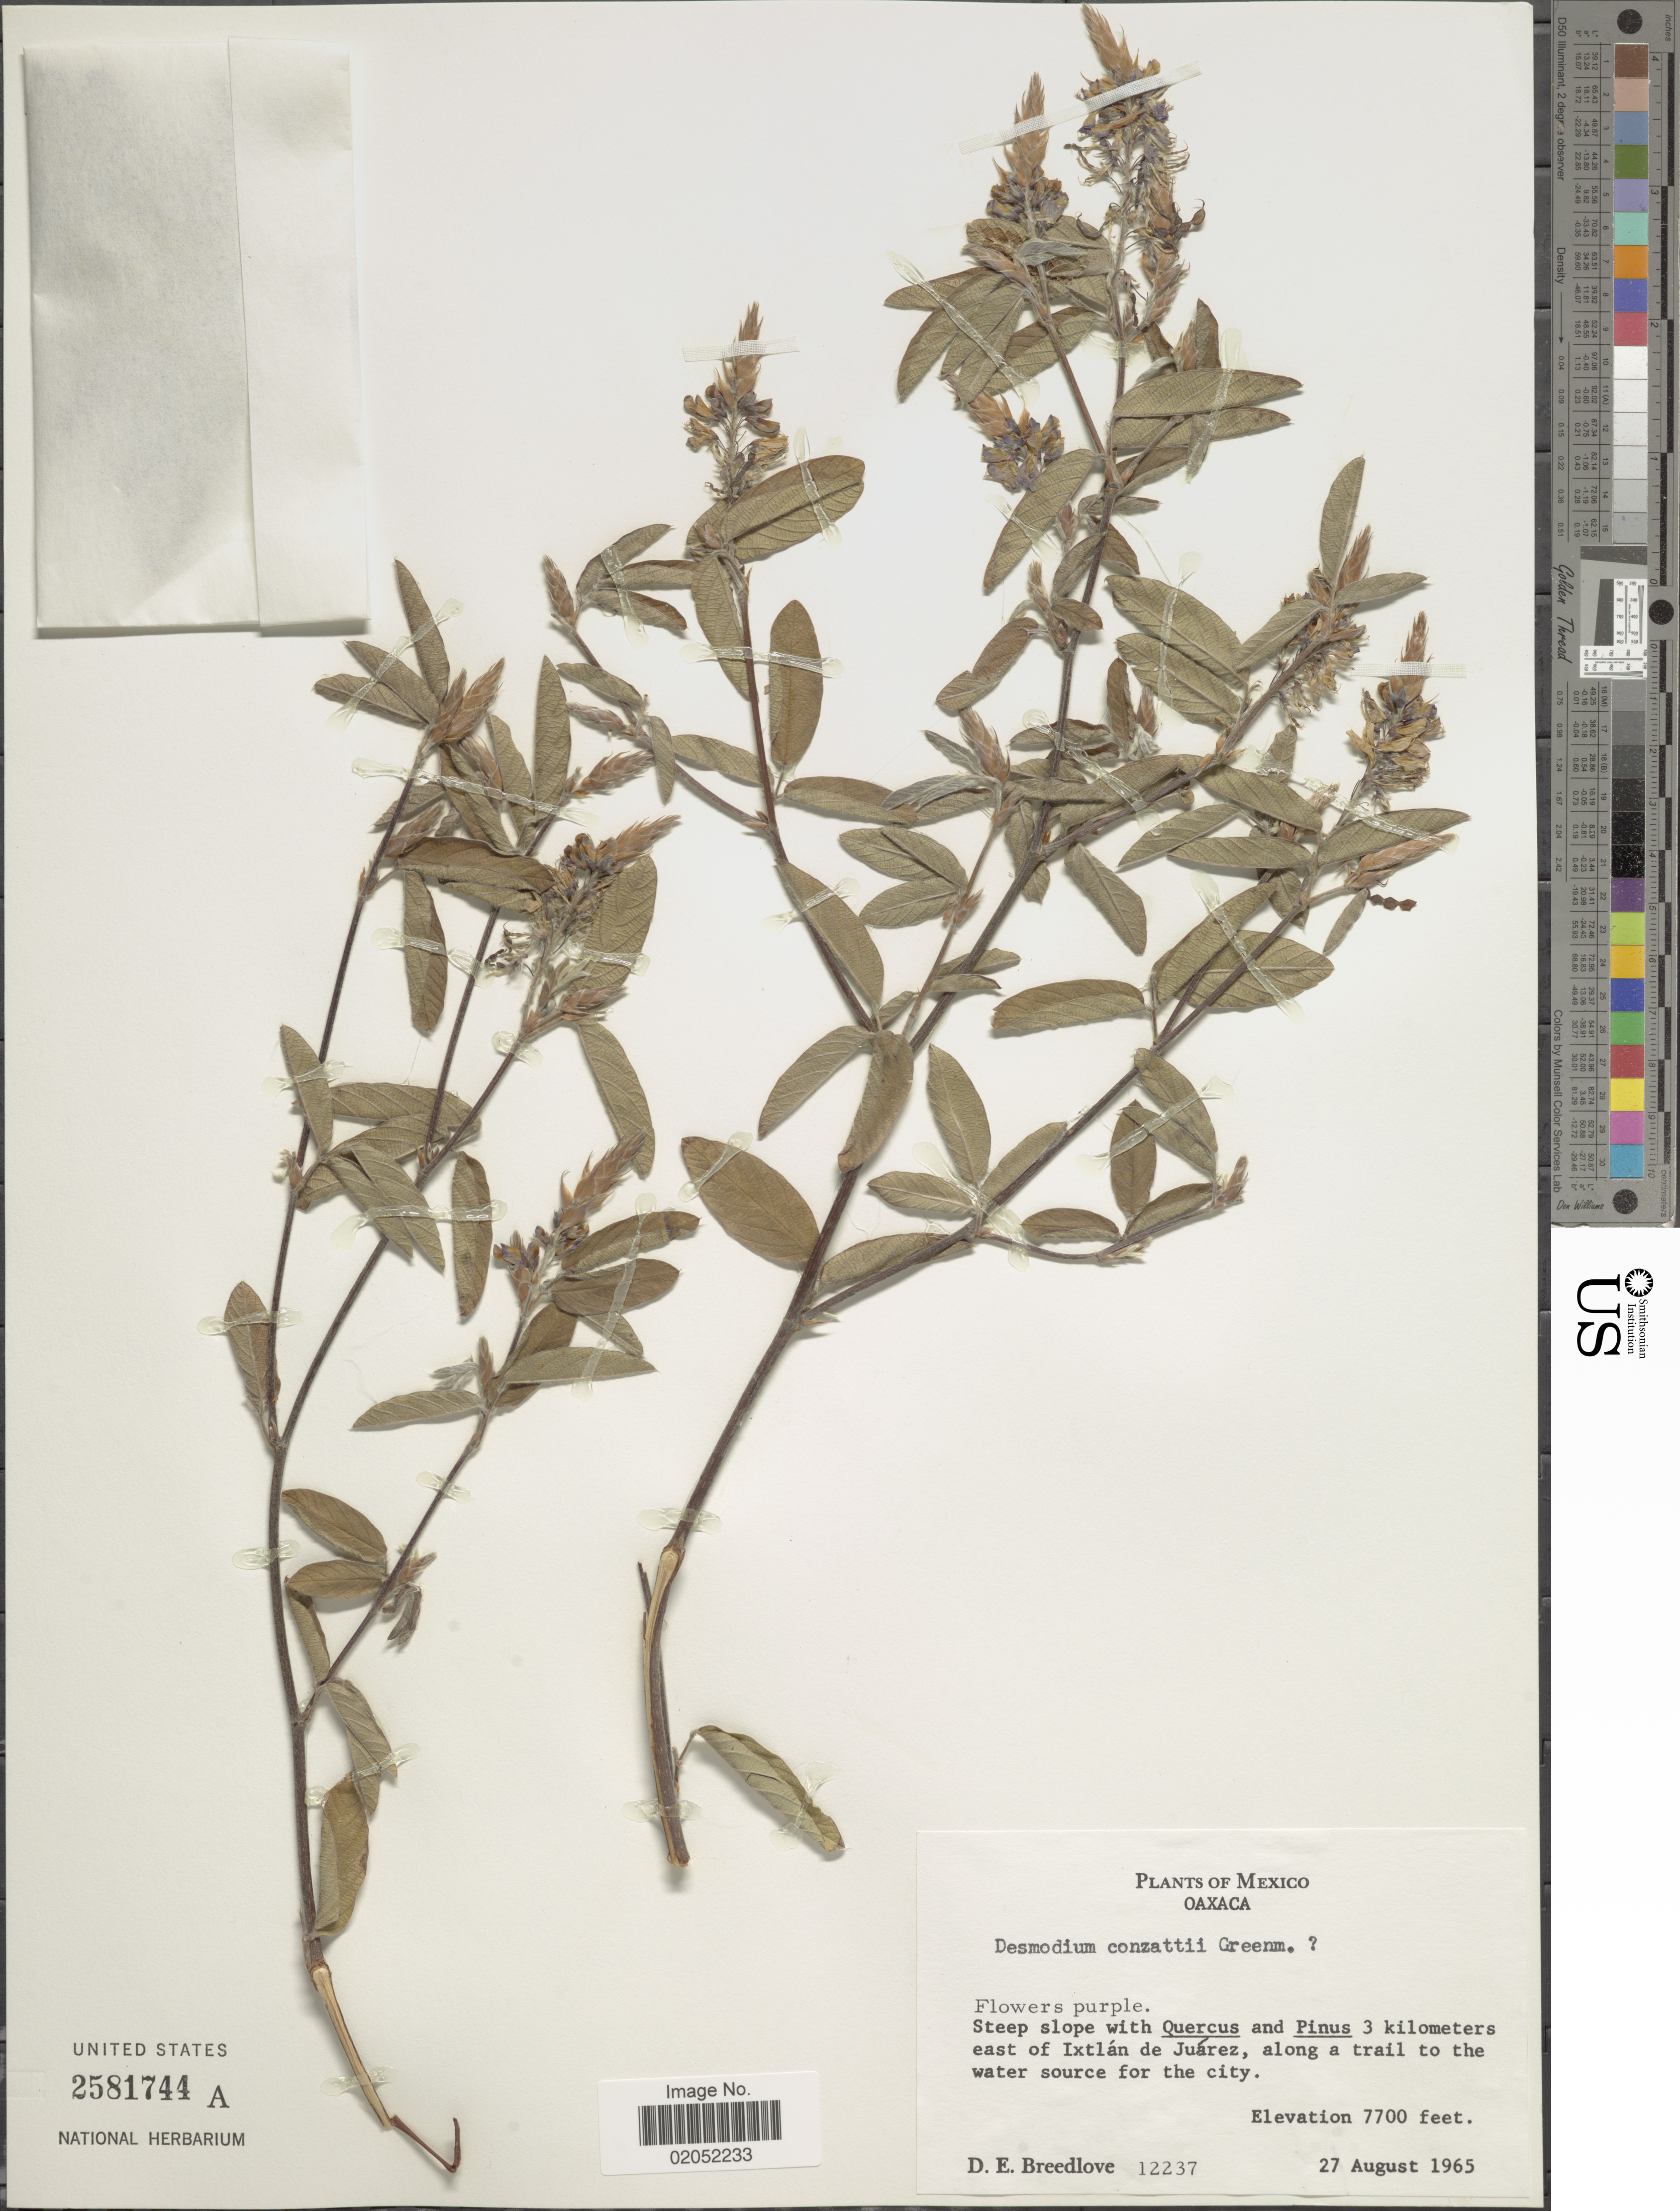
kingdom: Plantae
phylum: Tracheophyta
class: Magnoliopsida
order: Fabales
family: Fabaceae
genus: Desmodium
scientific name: Desmodium conzattii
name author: Greenm.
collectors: D. E. Breedlove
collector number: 12237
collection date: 1965-08-27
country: Mexico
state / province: Oaxaca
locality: Mexico, 3 kilometers east of Ixtlan de Juarez, along a trail to the water source for the city.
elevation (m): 2347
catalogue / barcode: US 2581744A